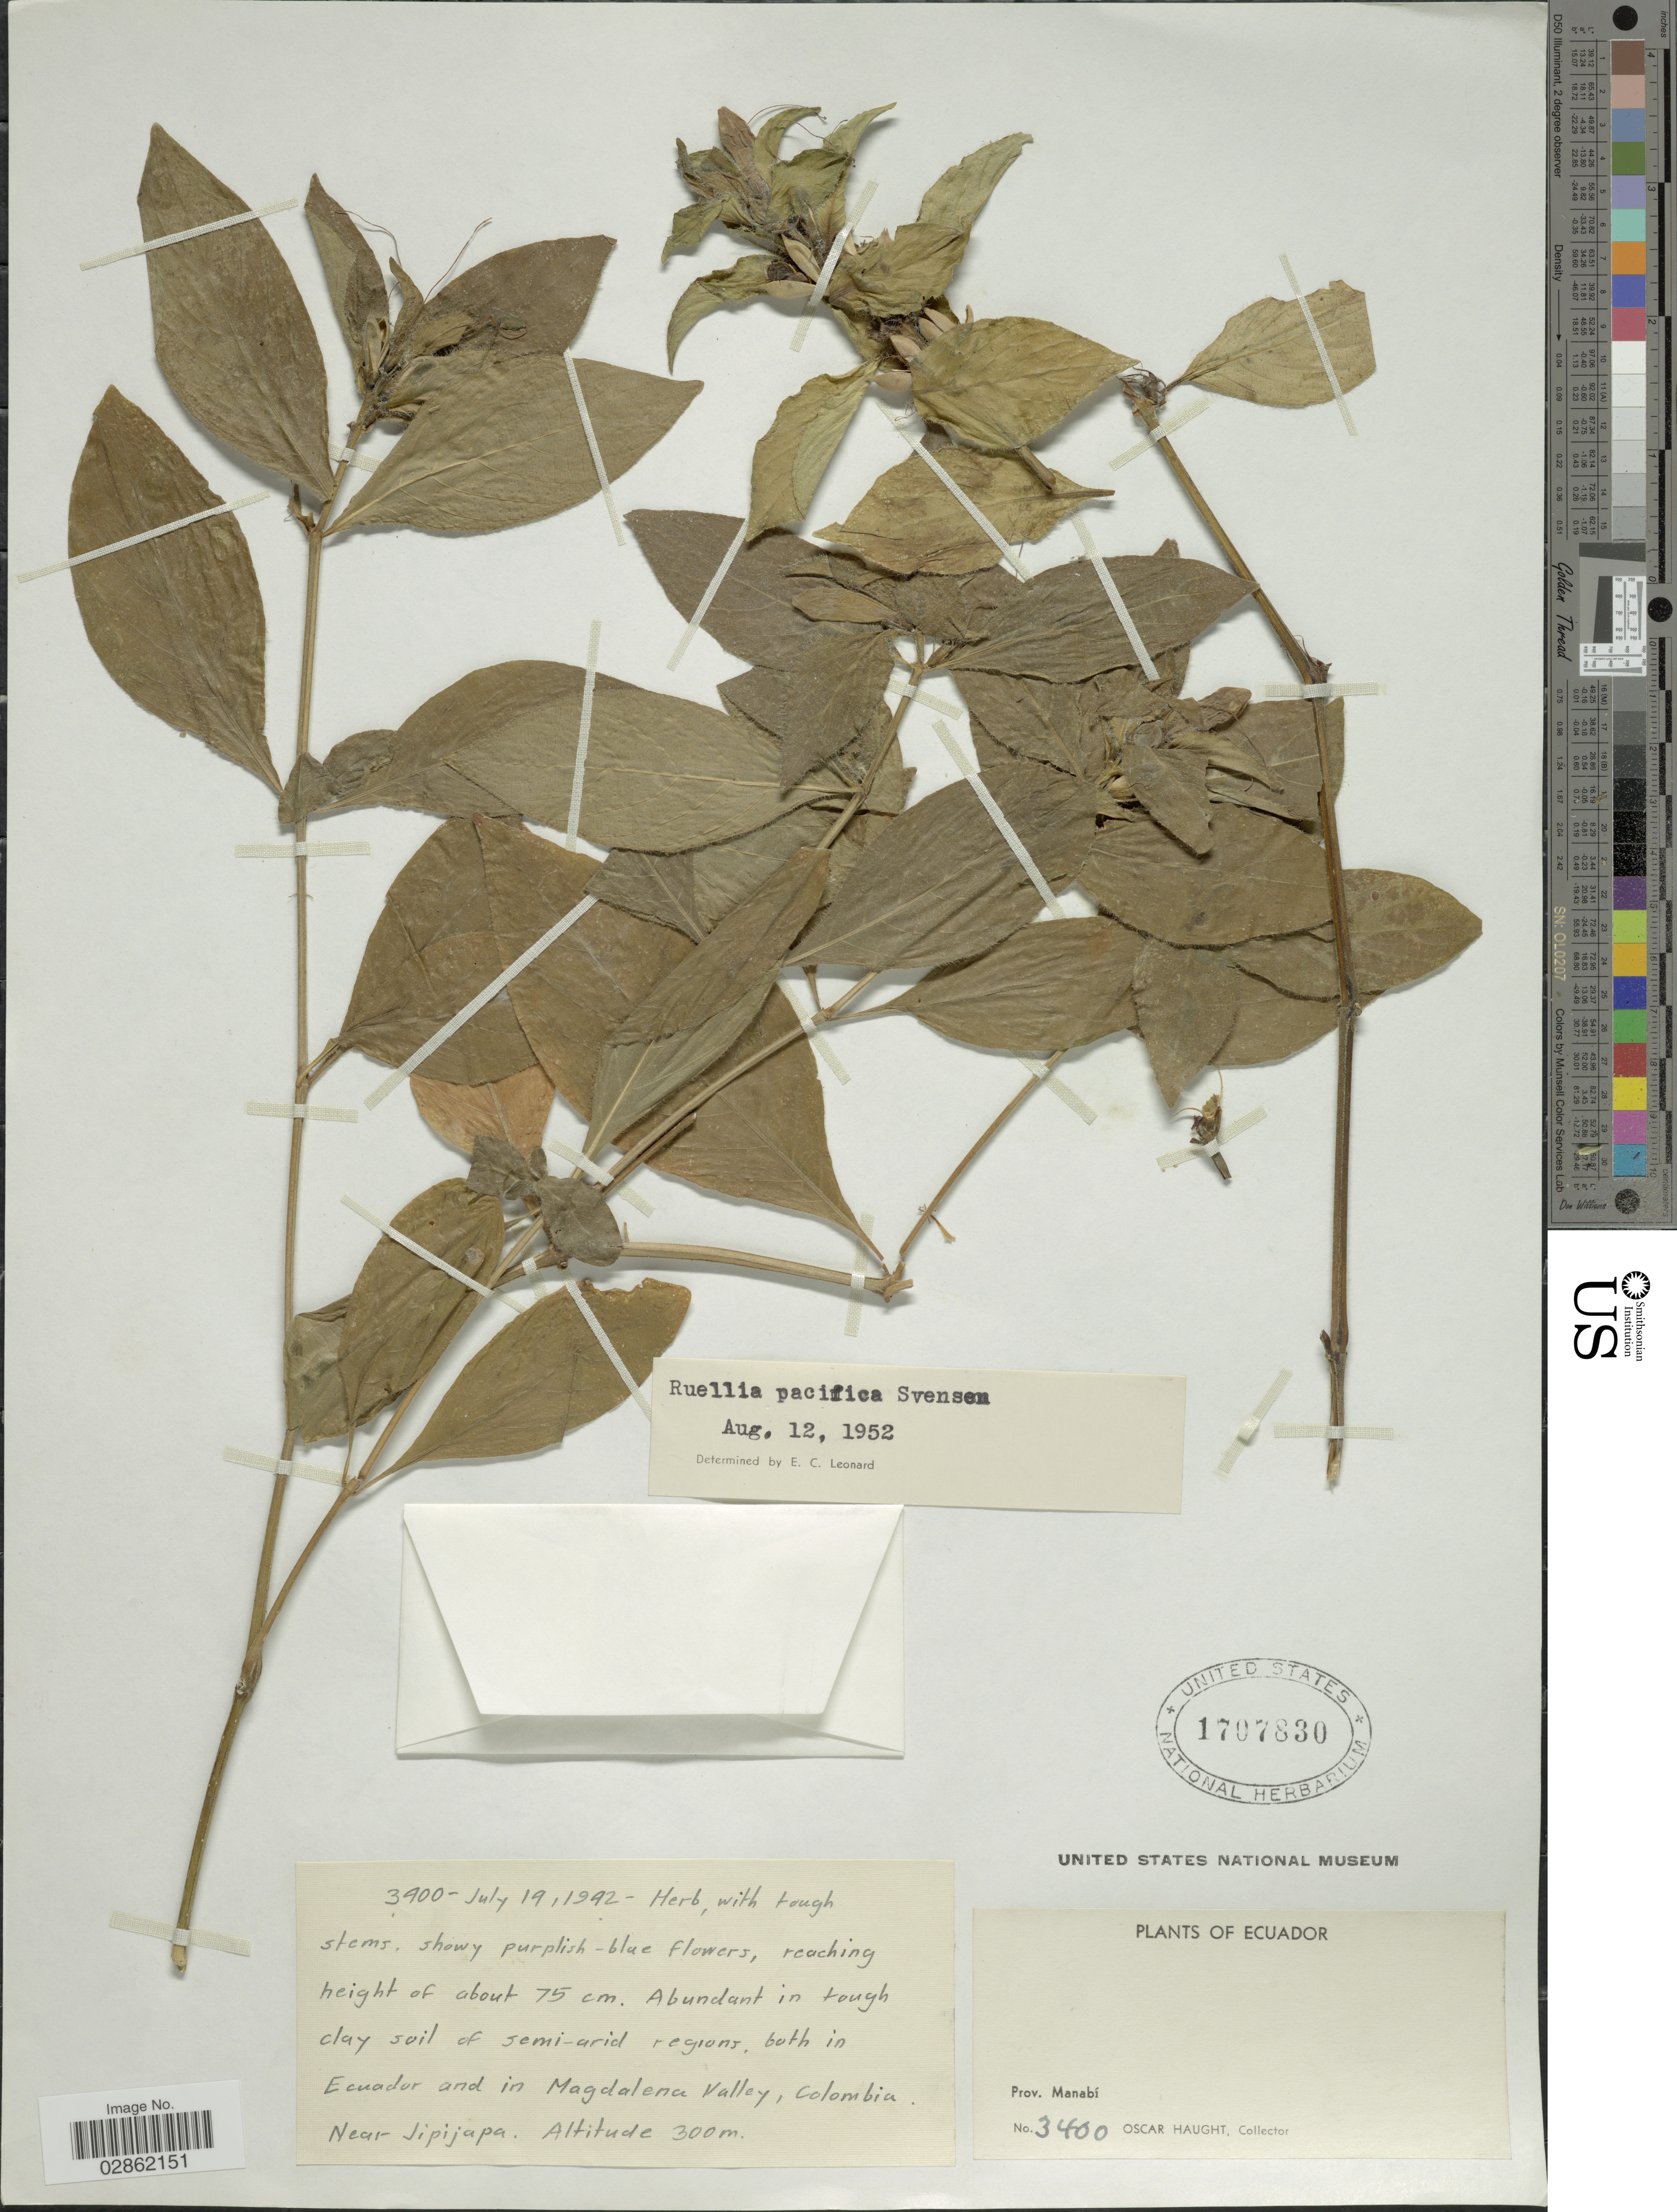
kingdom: Plantae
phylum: Tracheophyta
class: Magnoliopsida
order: Lamiales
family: Acanthaceae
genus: Ruellia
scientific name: Ruellia spectabilis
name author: (Hook.) G. Nicholson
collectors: O. L. Haught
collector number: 3400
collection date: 1942-07-19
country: Ecuador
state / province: Manabí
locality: Abundant in tough clay soil of semi-arid regions, both in Ecuador and in Magdalena Valley, Colombia.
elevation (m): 300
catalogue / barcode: US 1707830